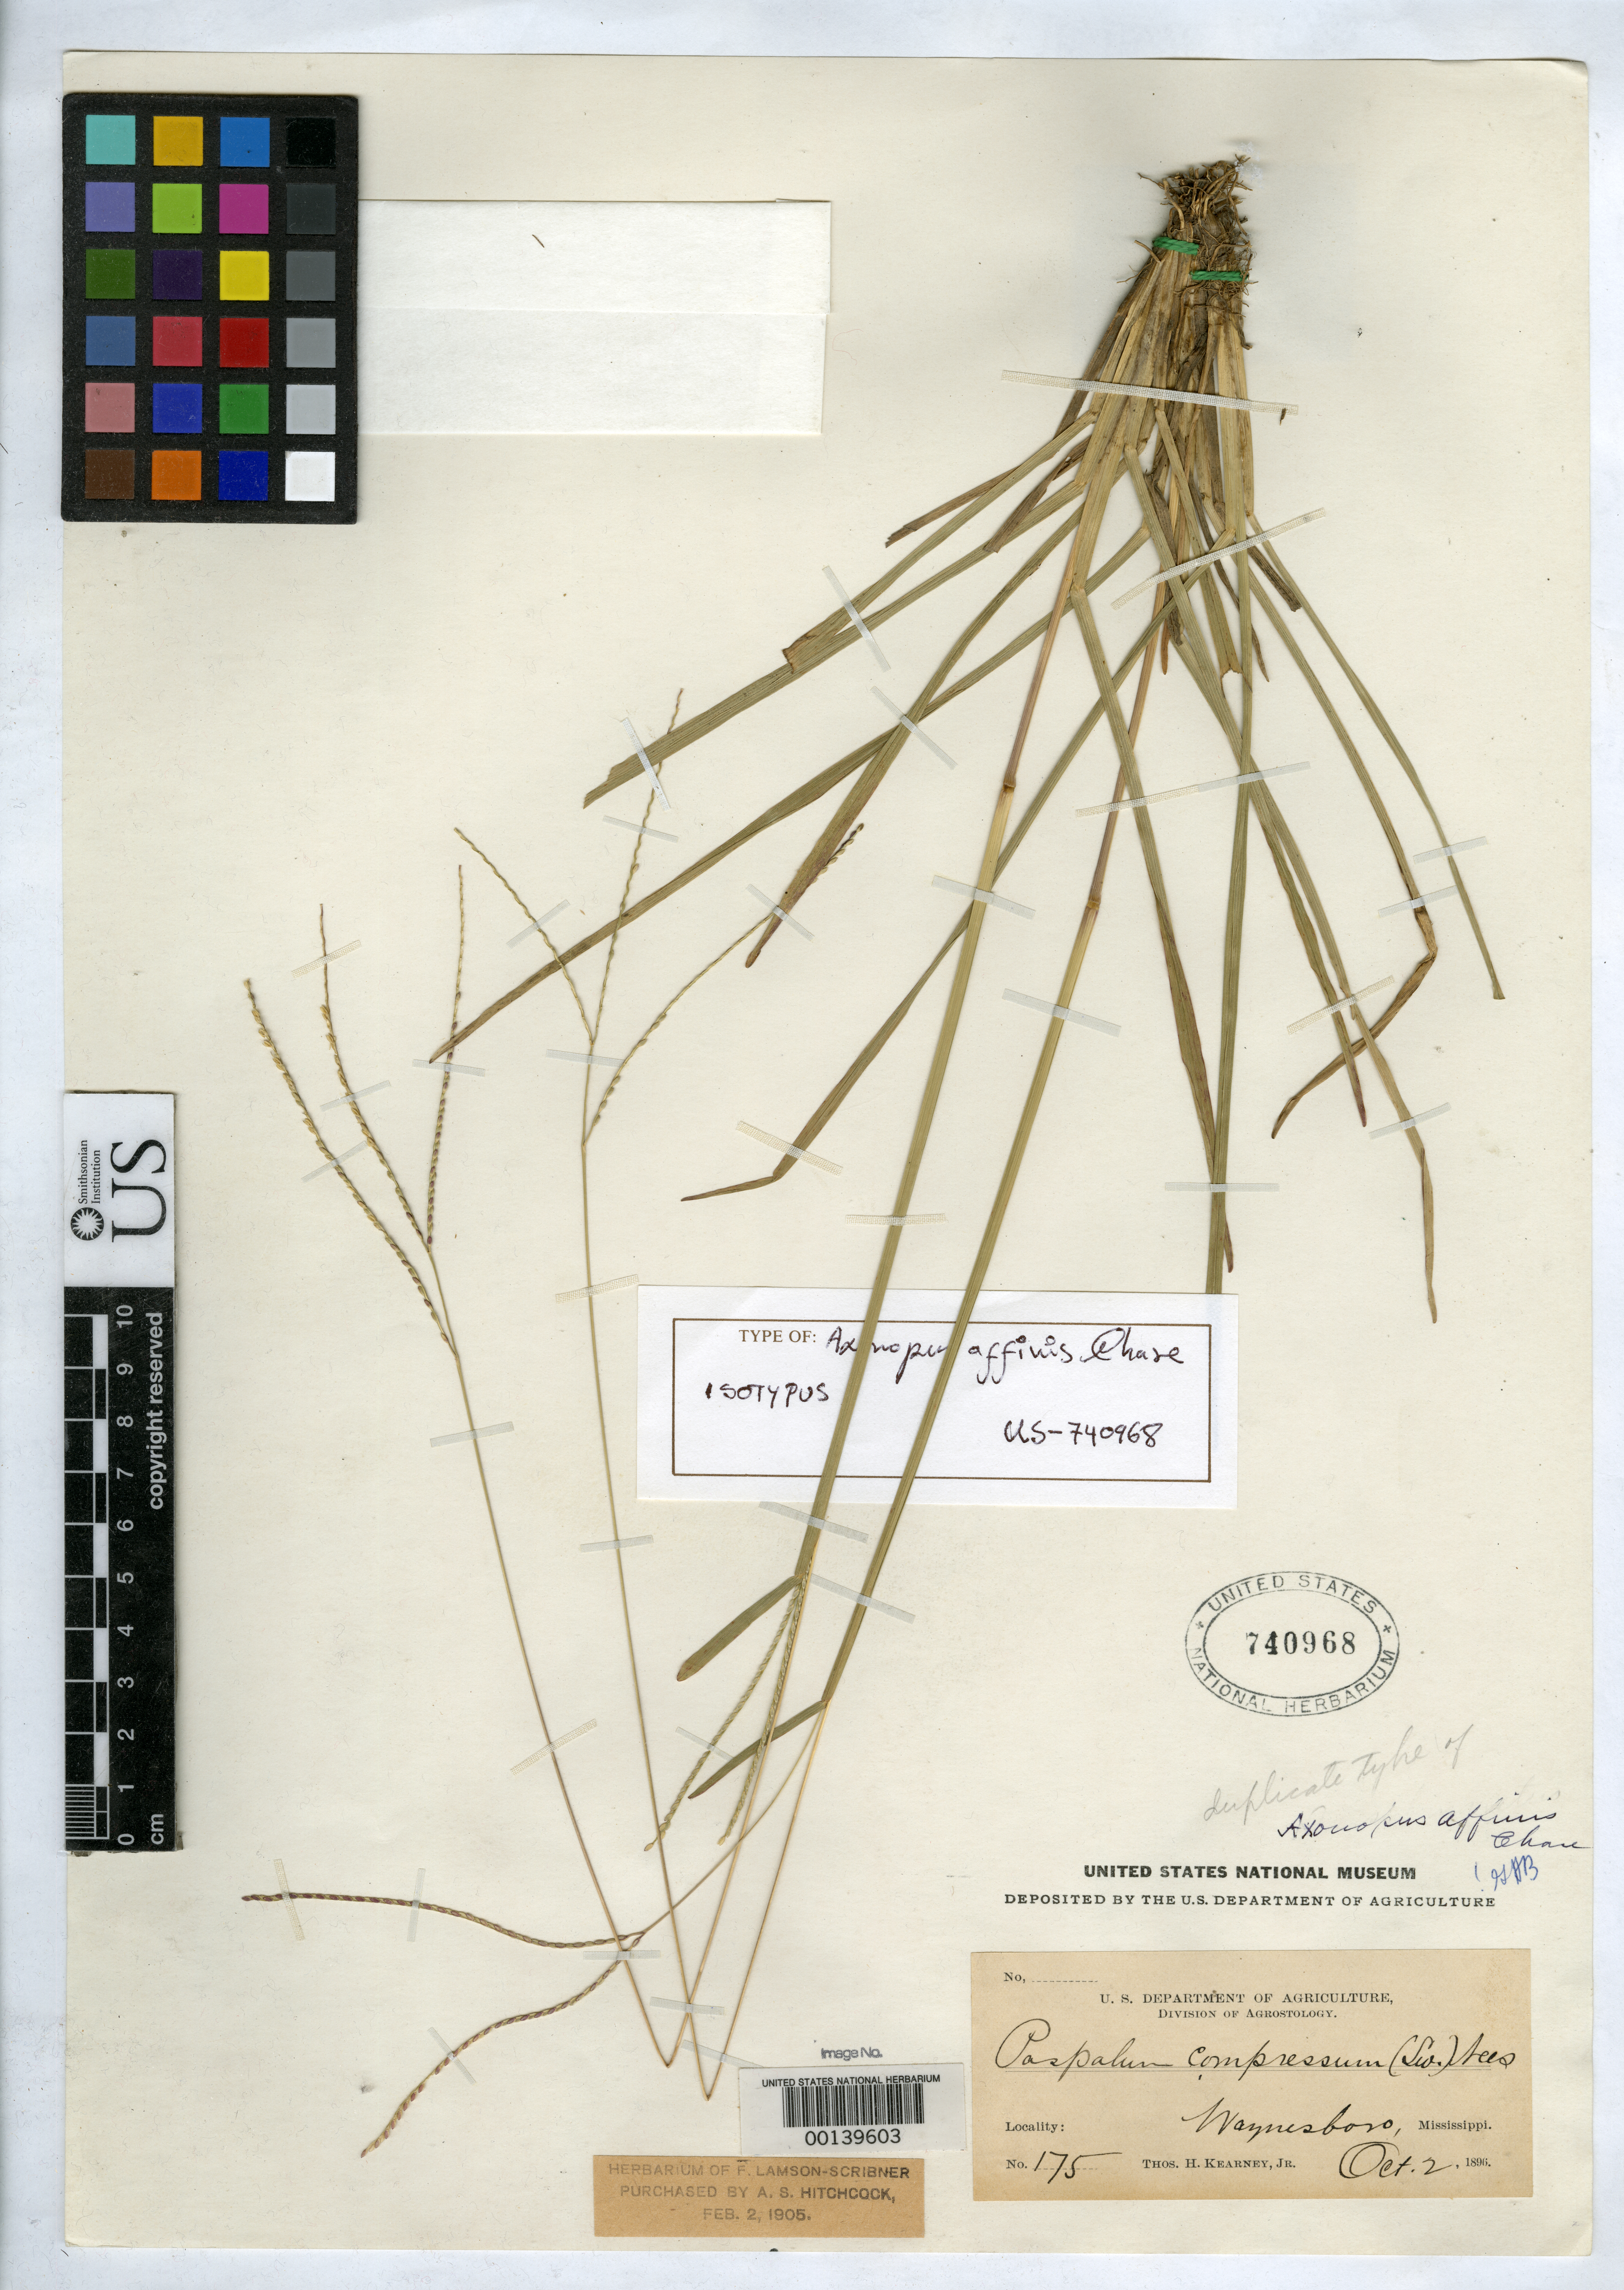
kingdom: Plantae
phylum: Tracheophyta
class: Liliopsida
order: Poales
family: Poaceae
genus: Axonopus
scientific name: Axonopus affinis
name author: Chase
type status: Isotype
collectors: T. H. Kearney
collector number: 175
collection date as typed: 02 Oct 1896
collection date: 1896-10-02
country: United States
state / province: Mississippi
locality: Waynesboro.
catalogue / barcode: US 740968